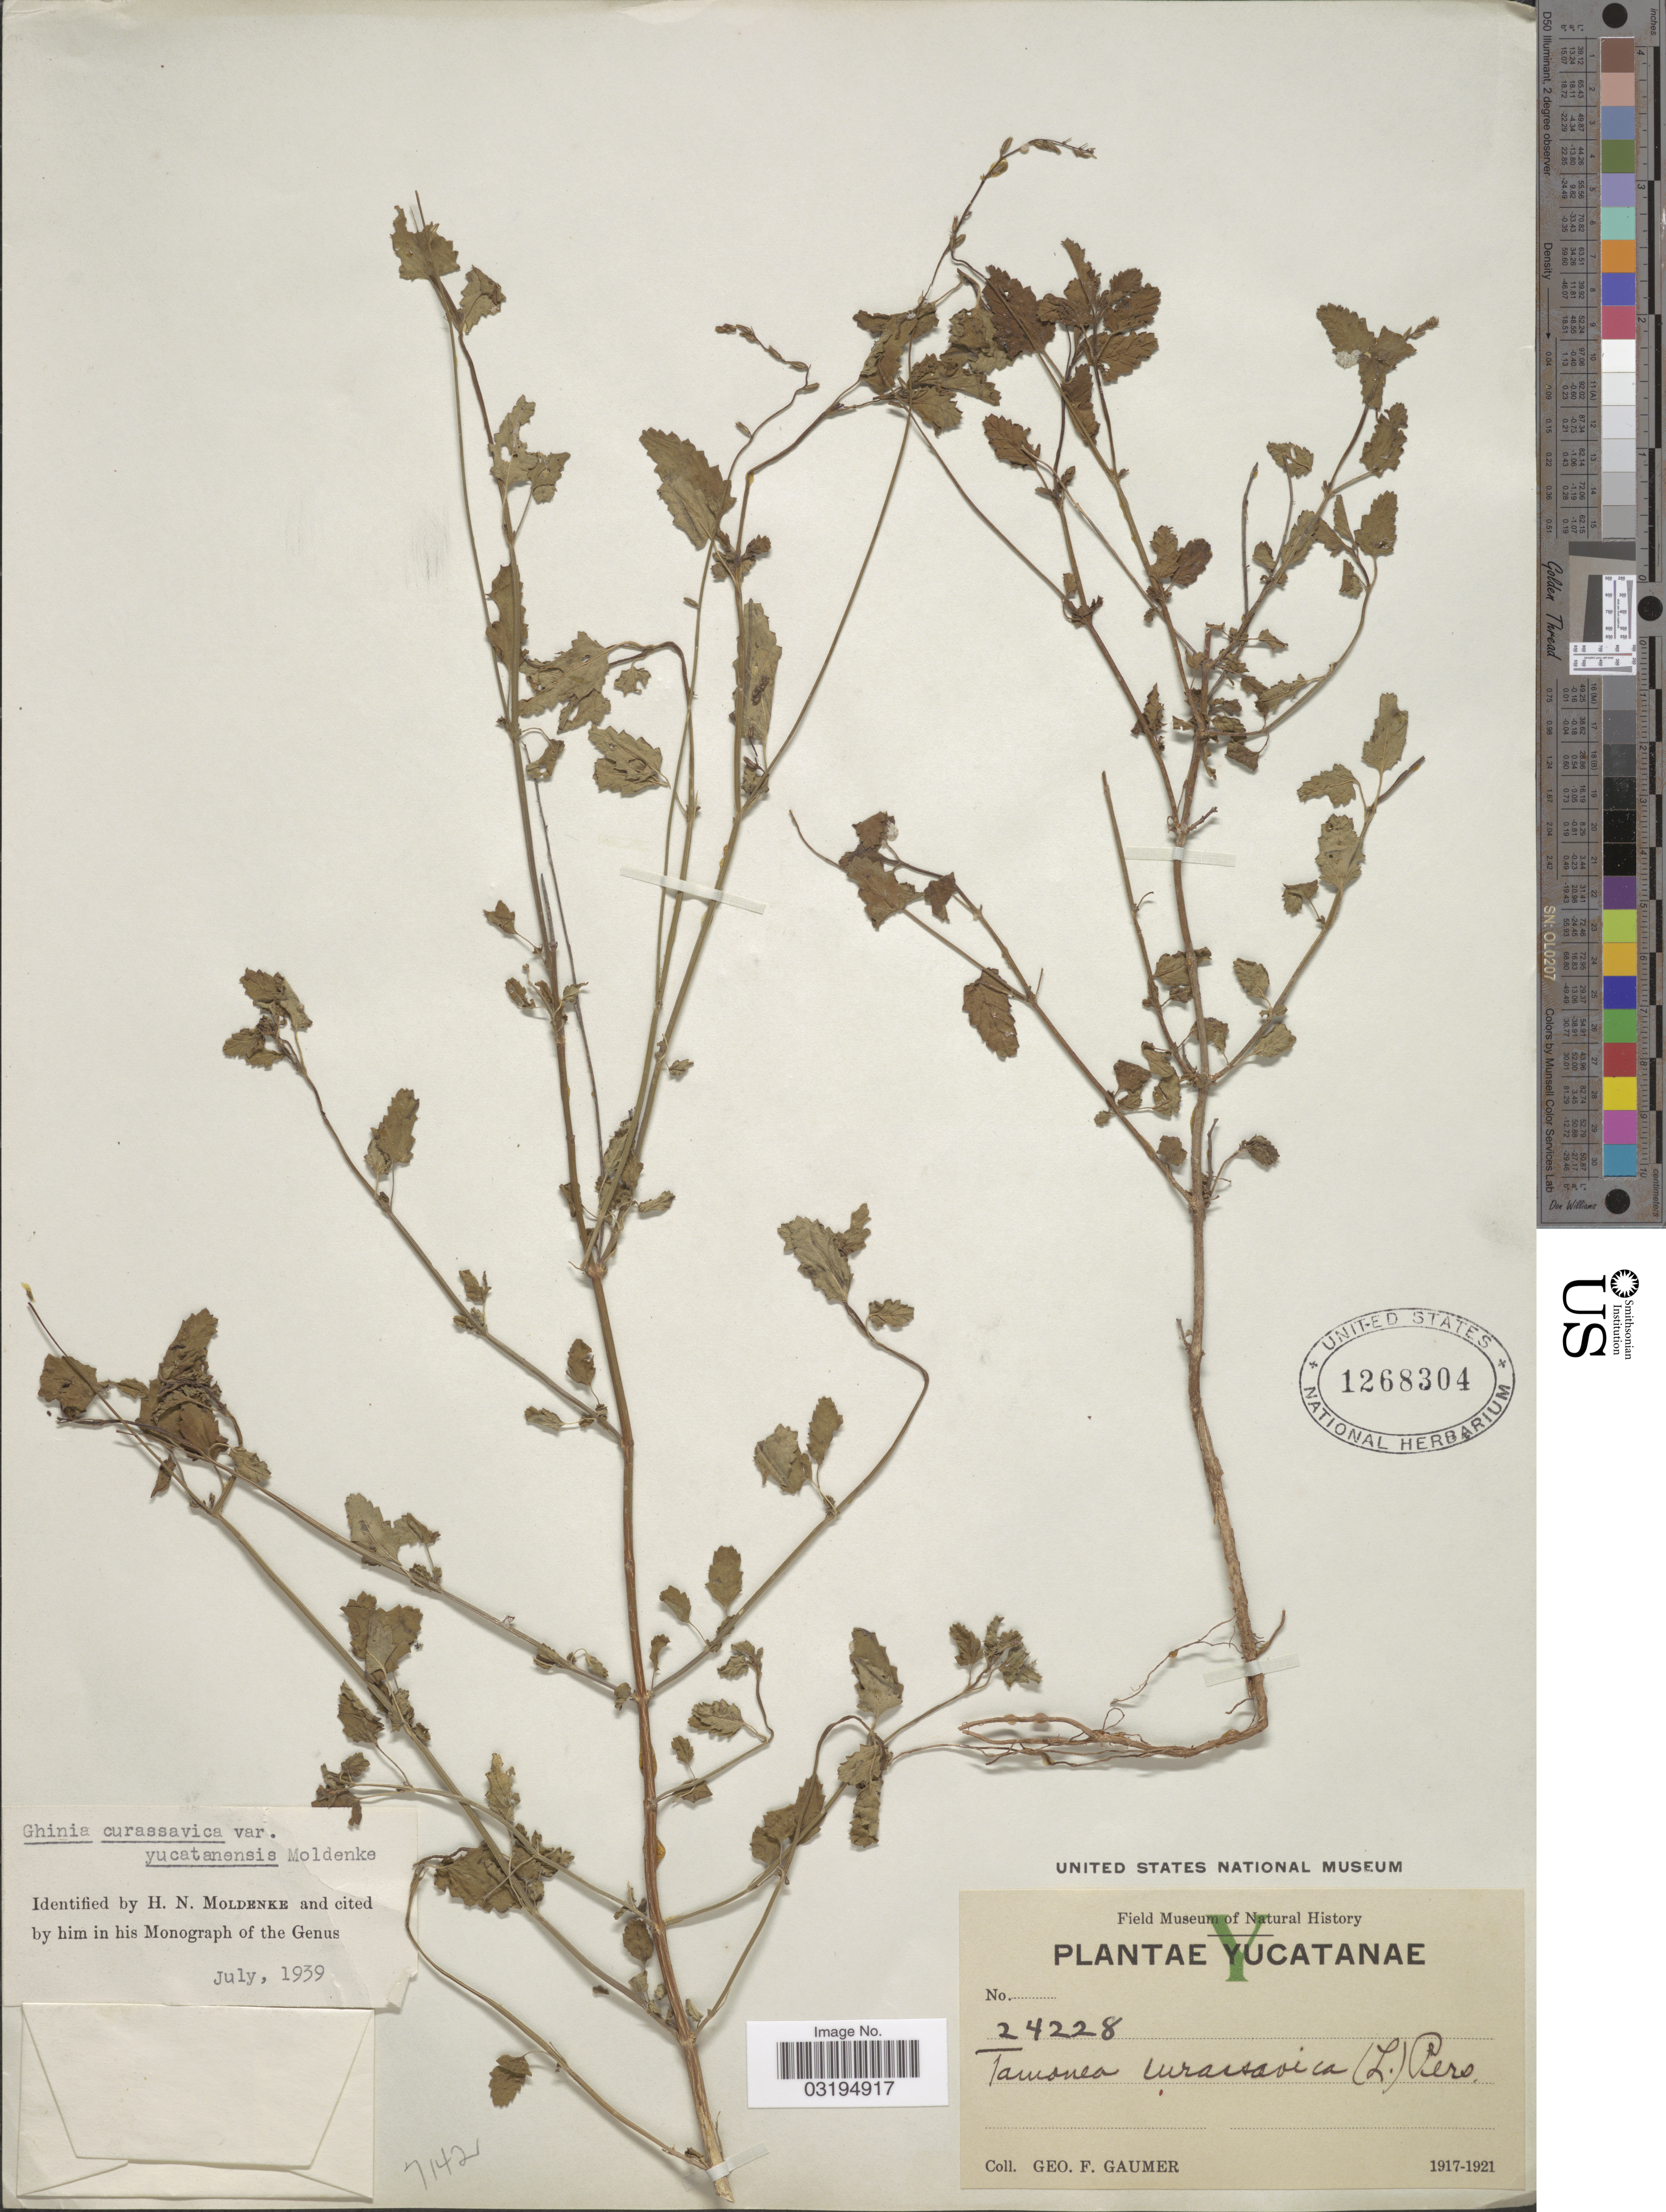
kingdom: Plantae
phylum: Tracheophyta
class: Magnoliopsida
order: Lamiales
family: Verbenaceae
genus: Tamonea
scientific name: Tamonea curassavica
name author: (L.) Pers.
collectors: G. F. Gaumer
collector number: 24228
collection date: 1917/1921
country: Mexico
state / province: Yucatán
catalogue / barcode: US 1268304